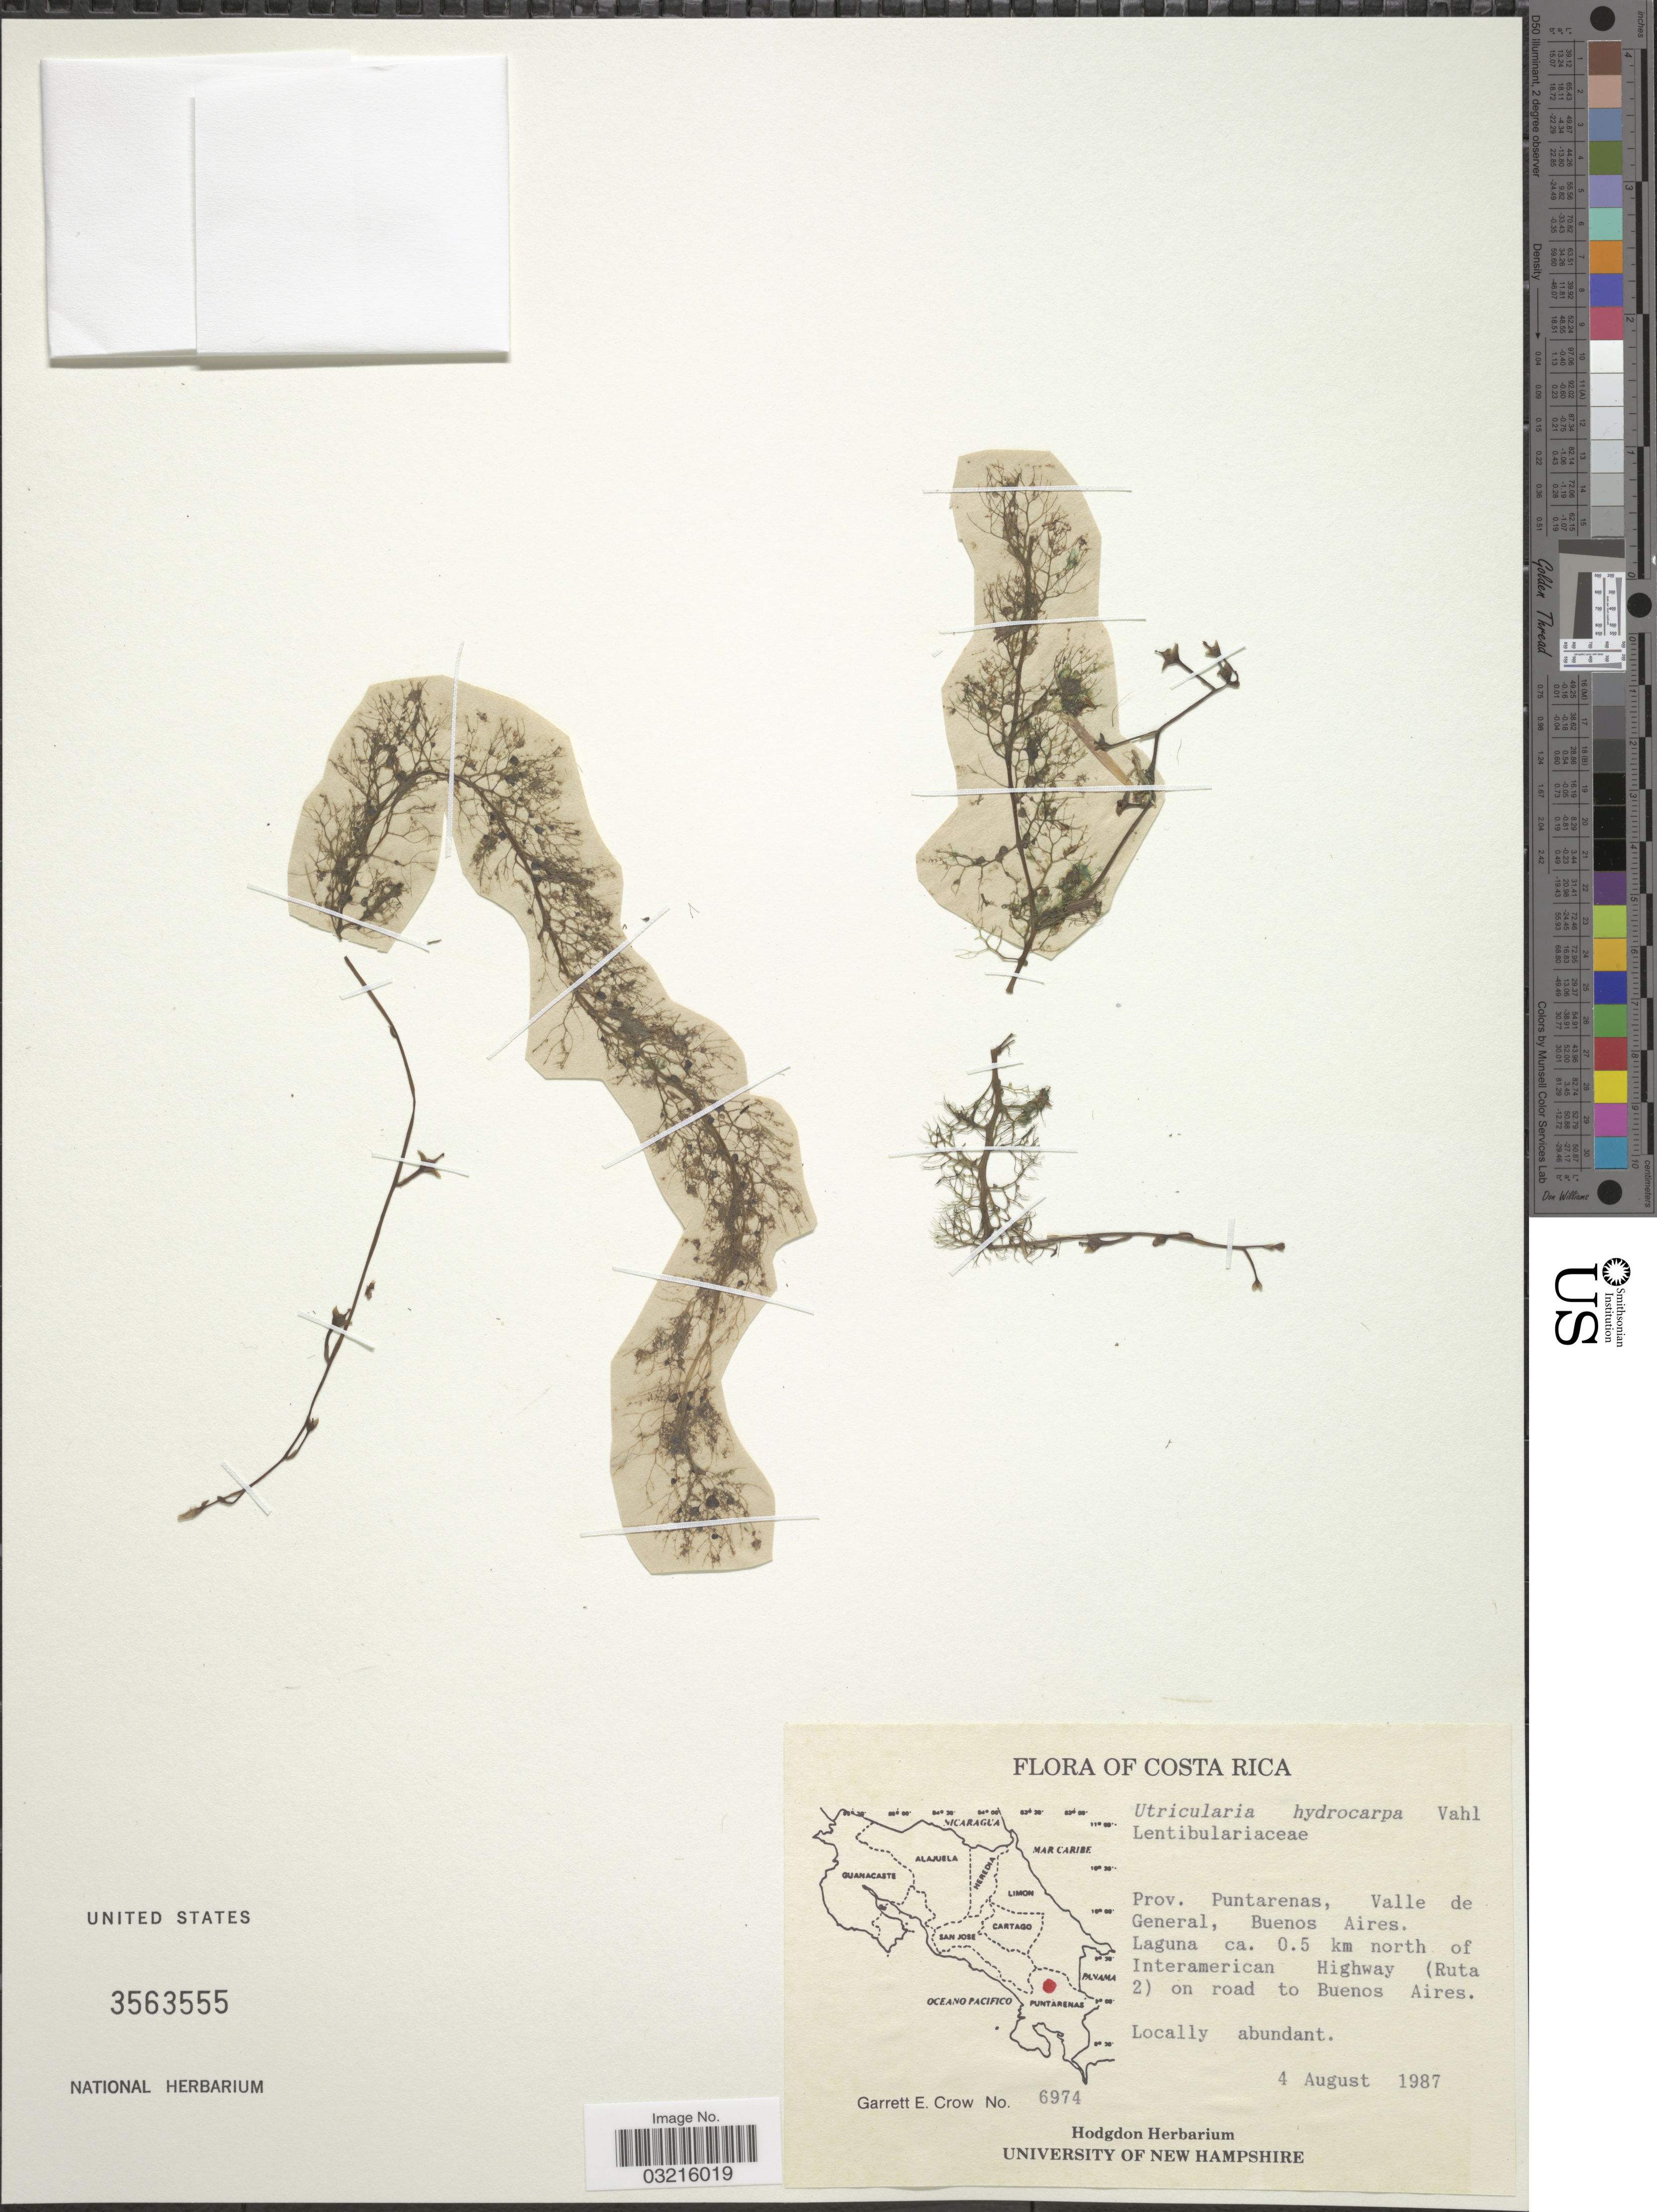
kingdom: Plantae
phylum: Tracheophyta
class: Magnoliopsida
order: Lamiales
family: Lentibulariaceae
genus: Utricularia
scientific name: Utricularia hydrocarpa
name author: Vahl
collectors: G. E. Crow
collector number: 6974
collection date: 1987-08-04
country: Costa Rica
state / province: Puntarenas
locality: Valle de General, Buenos Aires. Laguna ca. 0.5 km north of Interamerican Highway (Ruta 2) on road to Buenos Aires.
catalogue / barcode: US 3563555